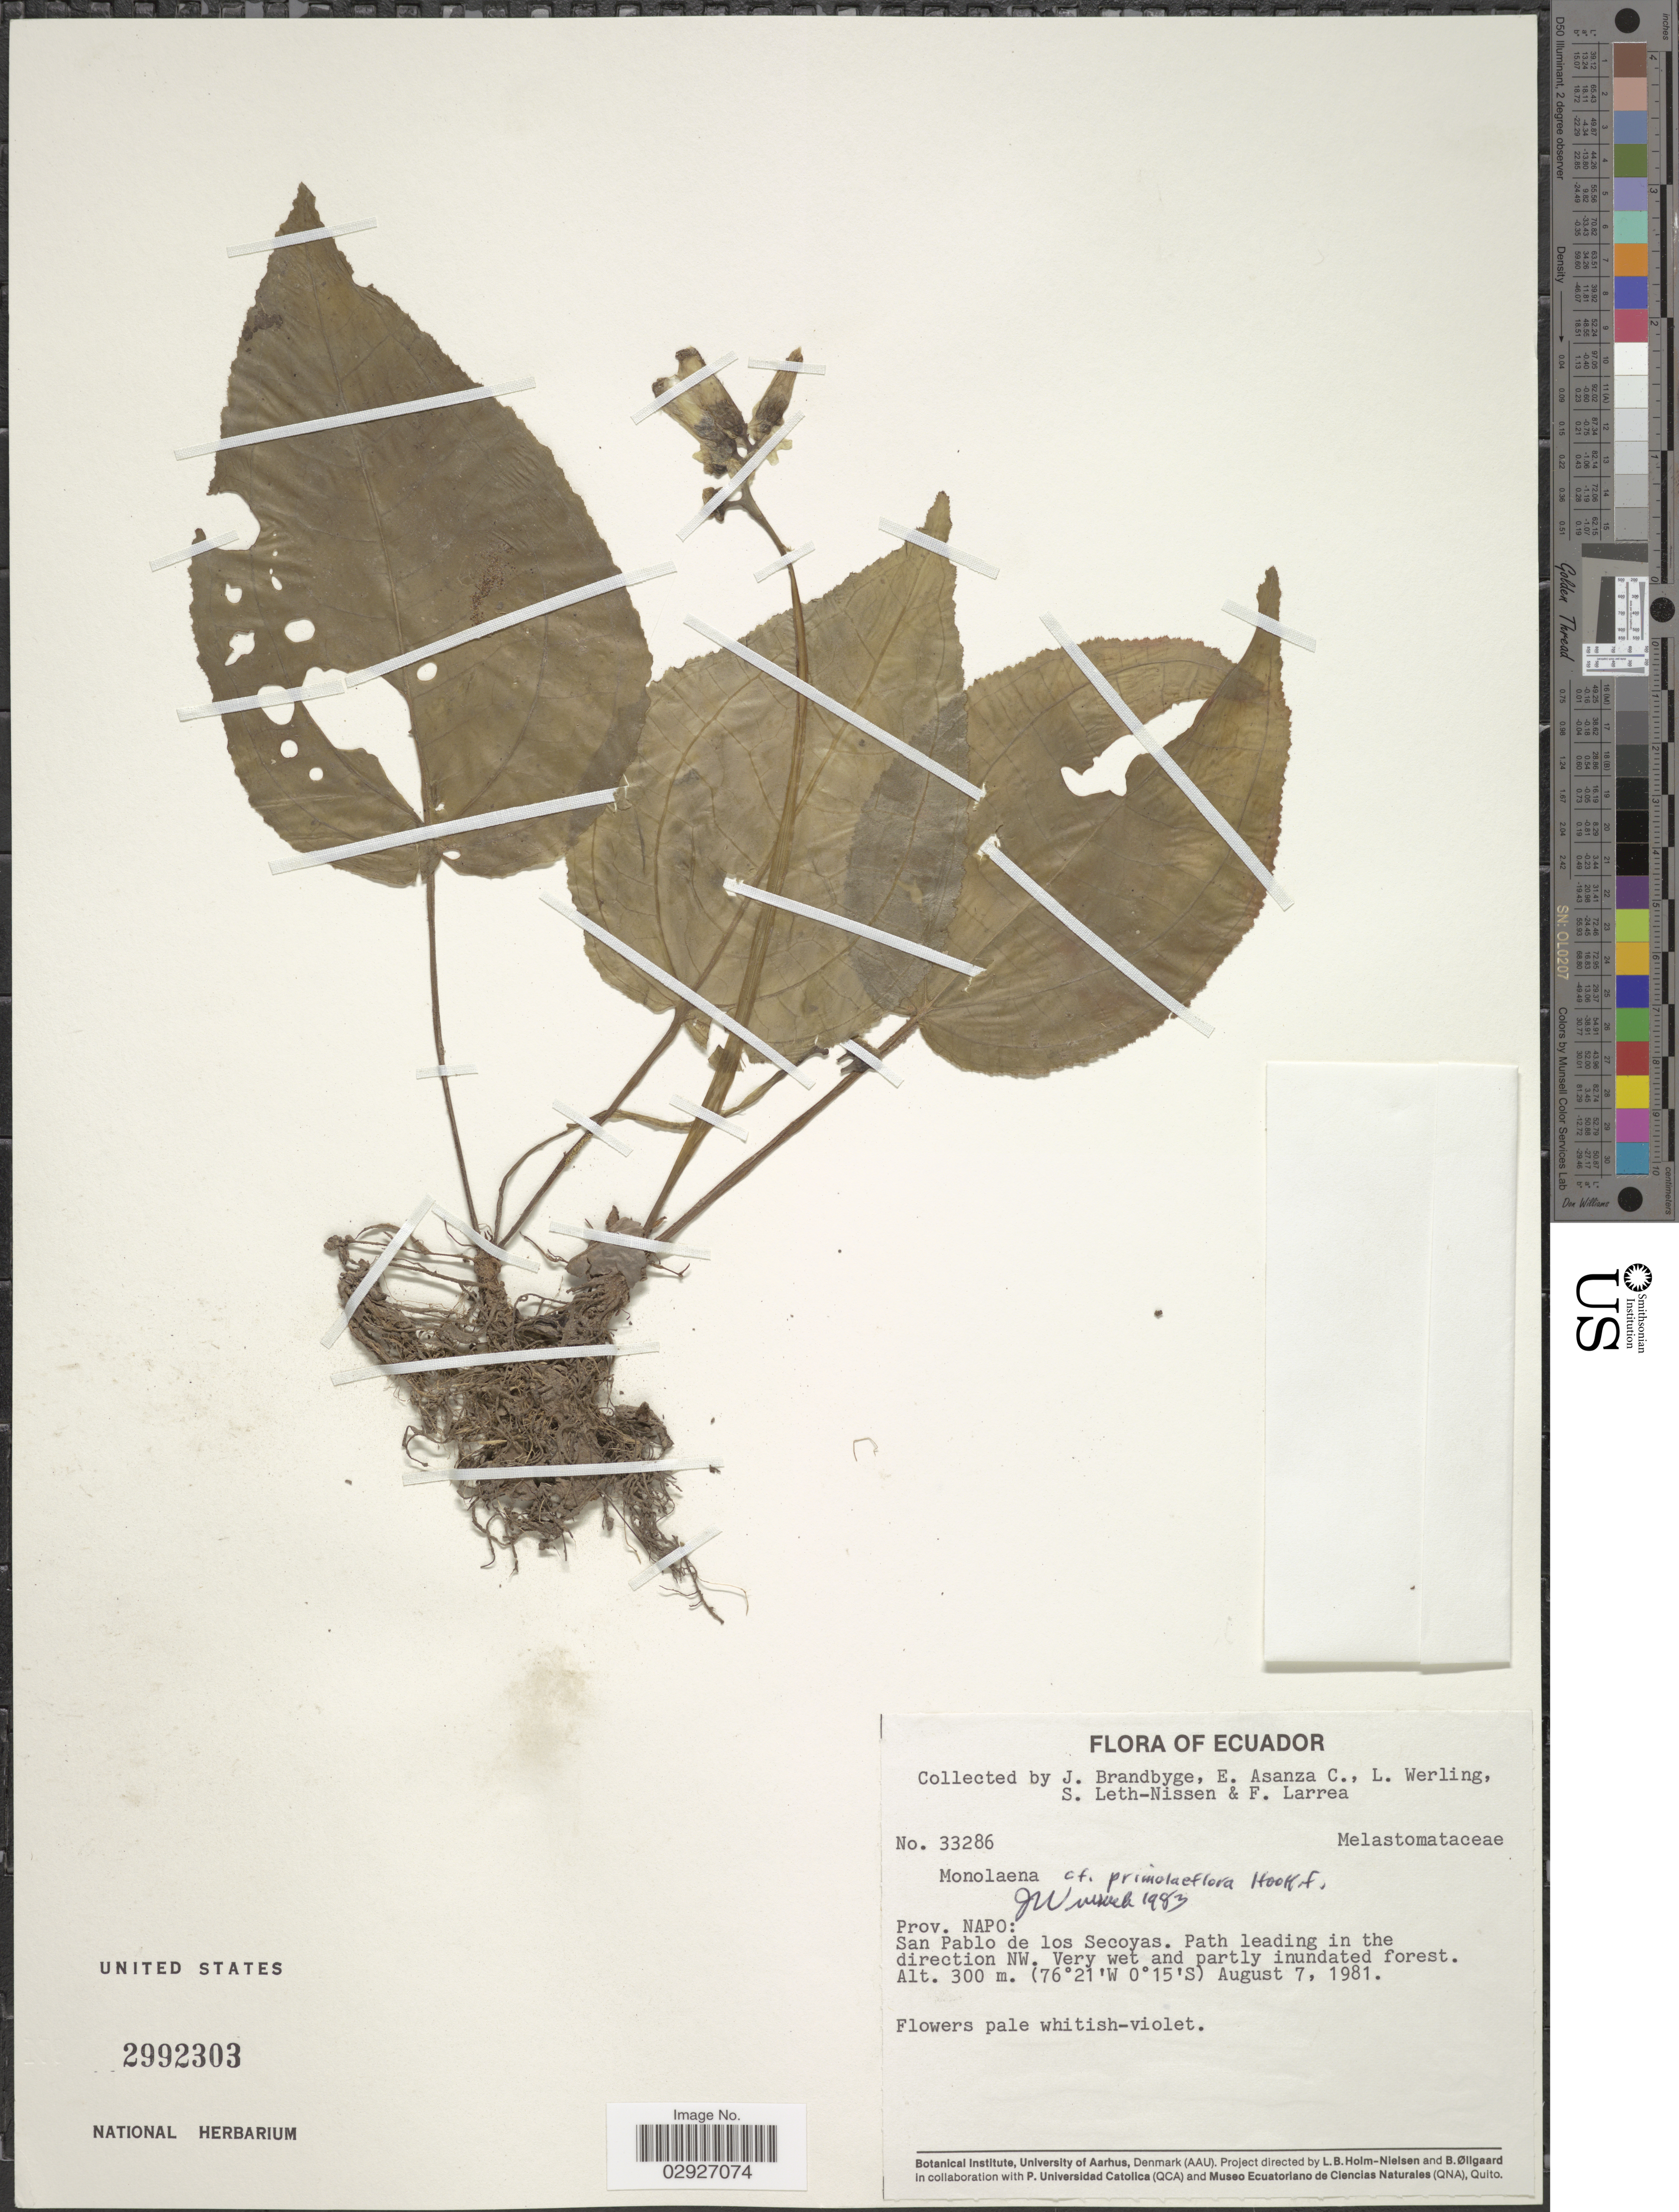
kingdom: Plantae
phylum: Tracheophyta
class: Magnoliopsida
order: Myrtales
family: Melastomataceae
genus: Monolena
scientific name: Monolena primuliflora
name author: Hook. f.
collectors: J. Brandbyge, E. Asanza C., L. Werling, S. Leth-Nissen & F. Larrea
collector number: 33286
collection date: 1981-08-07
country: Ecuador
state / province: Napo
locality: San Pablo de los Secoyas, Path leading in the direction NW.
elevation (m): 300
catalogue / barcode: US 2992303